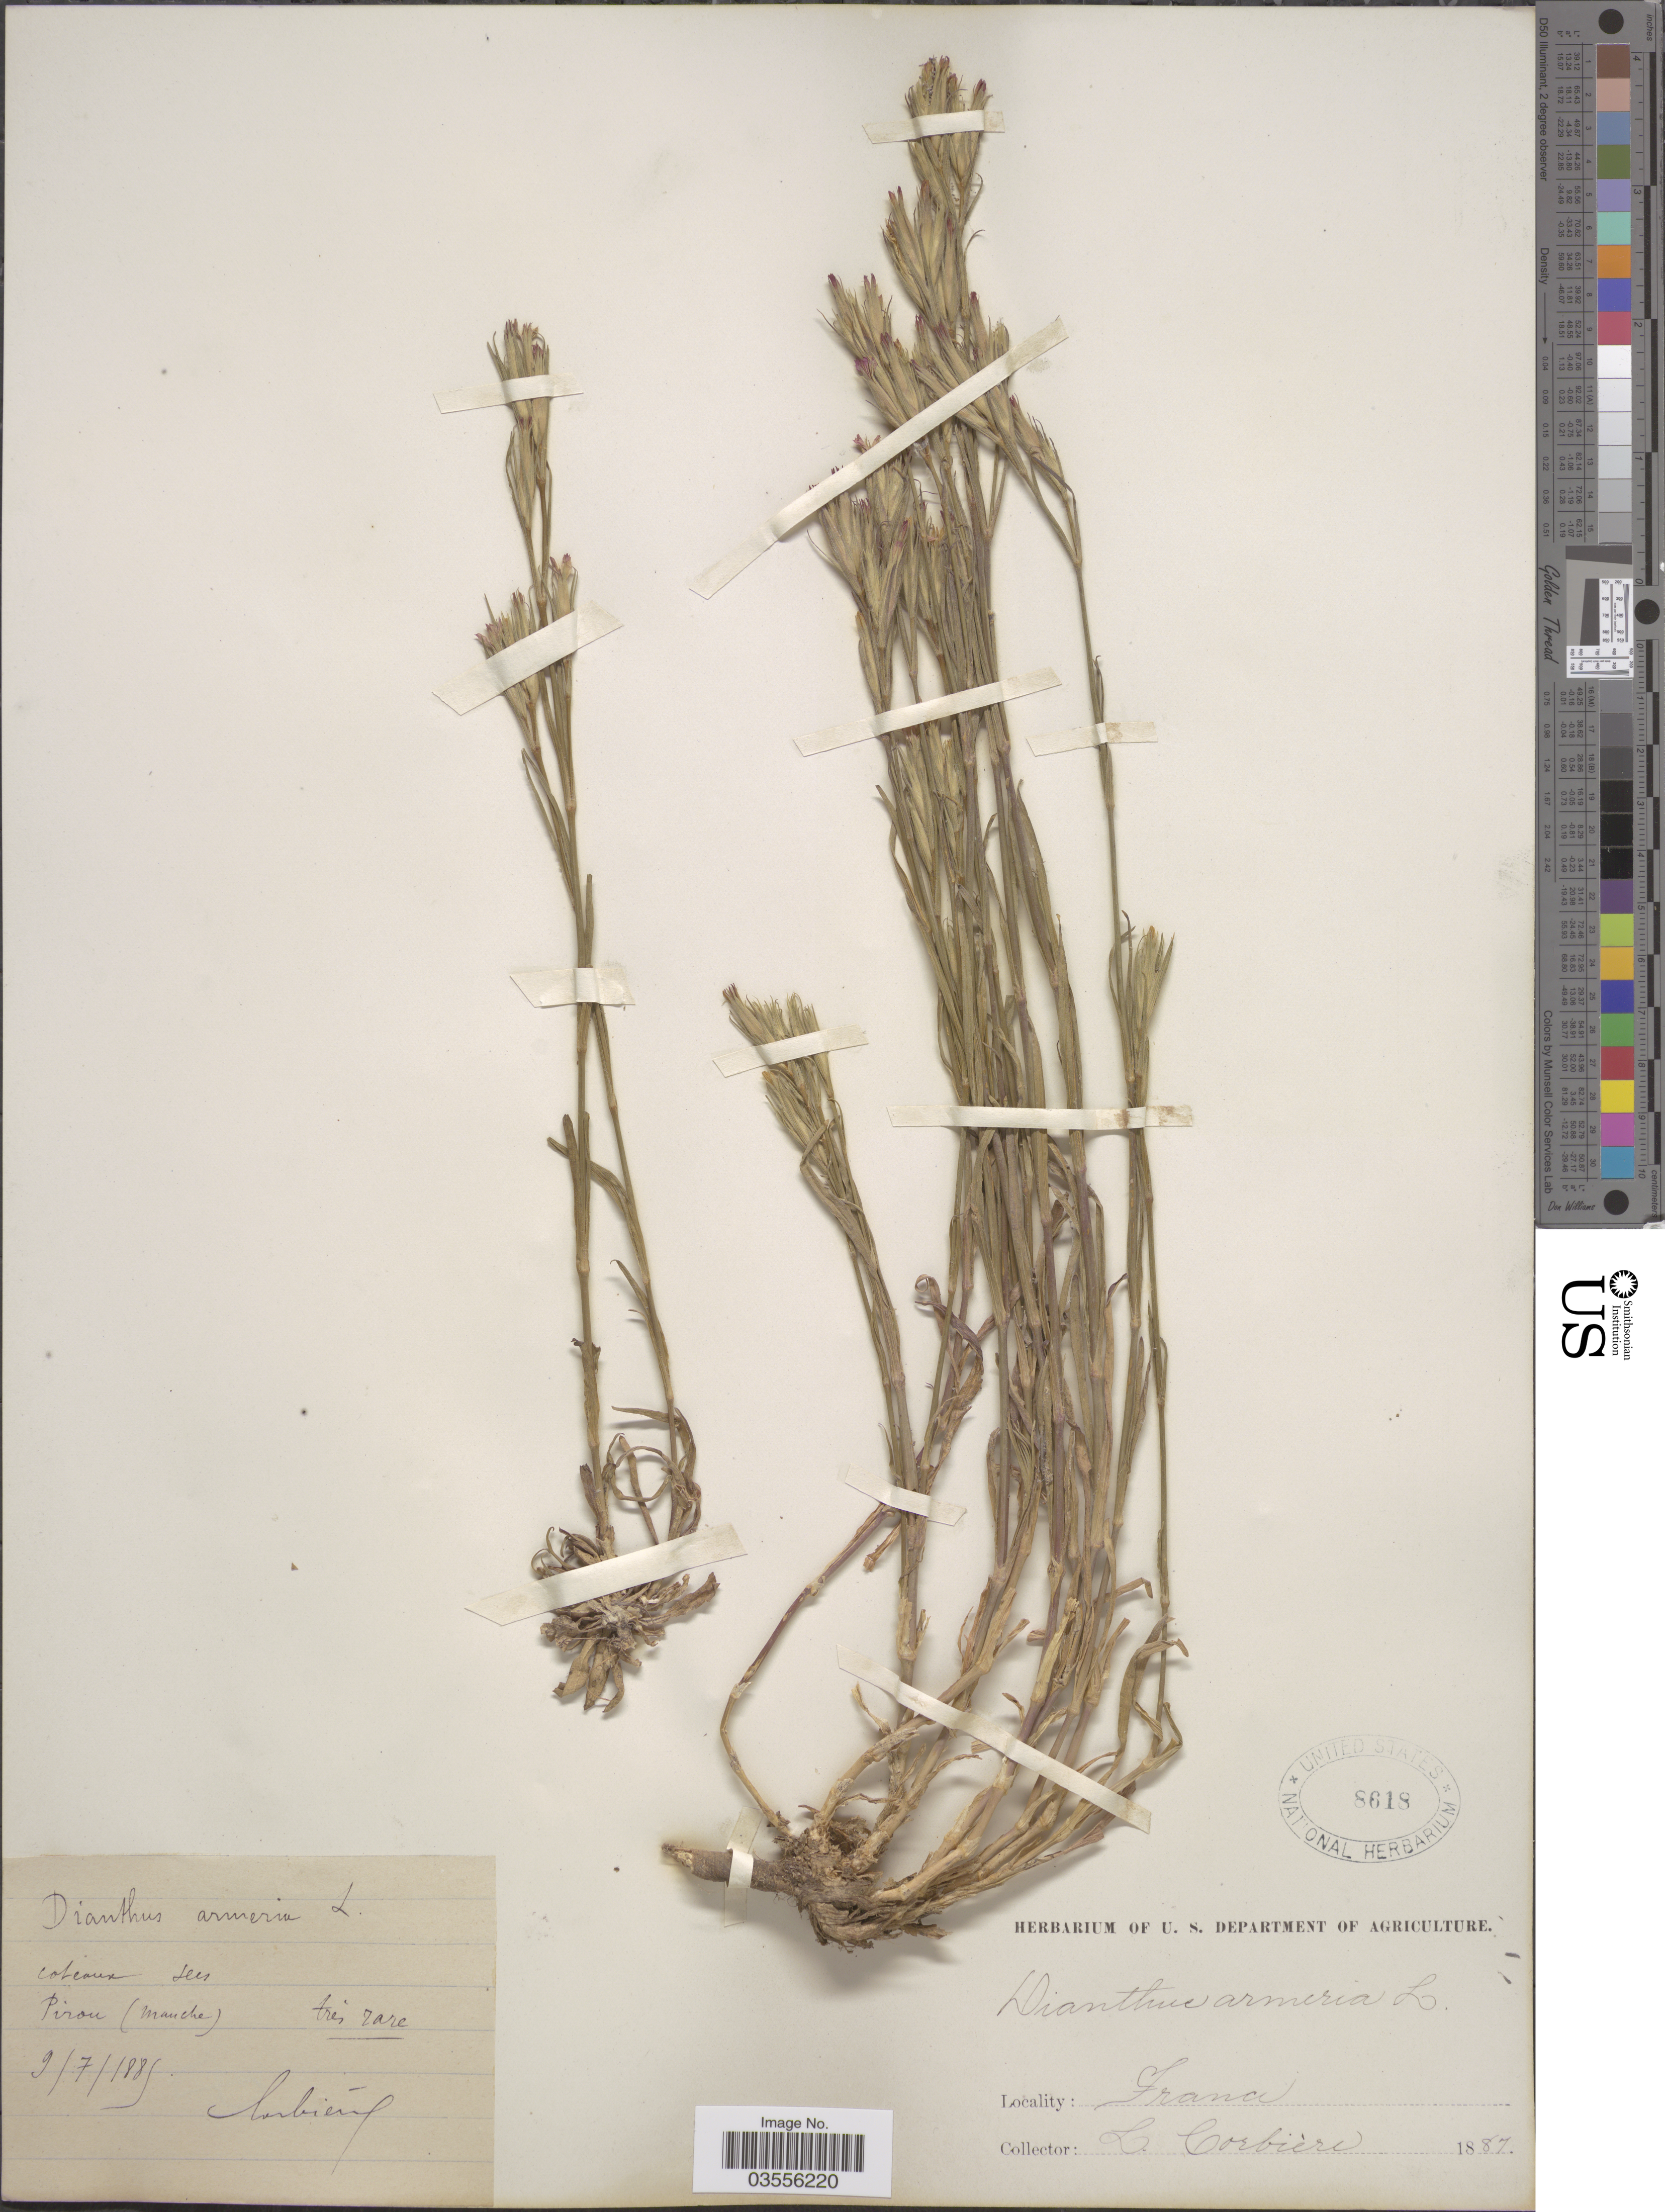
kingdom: Plantae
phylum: Tracheophyta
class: Magnoliopsida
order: Caryophyllales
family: Caryophyllaceae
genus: Dianthus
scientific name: Dianthus arenarius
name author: L.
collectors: L. Corbière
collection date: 1887-07-09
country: France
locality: Pirou (Manche).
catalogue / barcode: US 8618